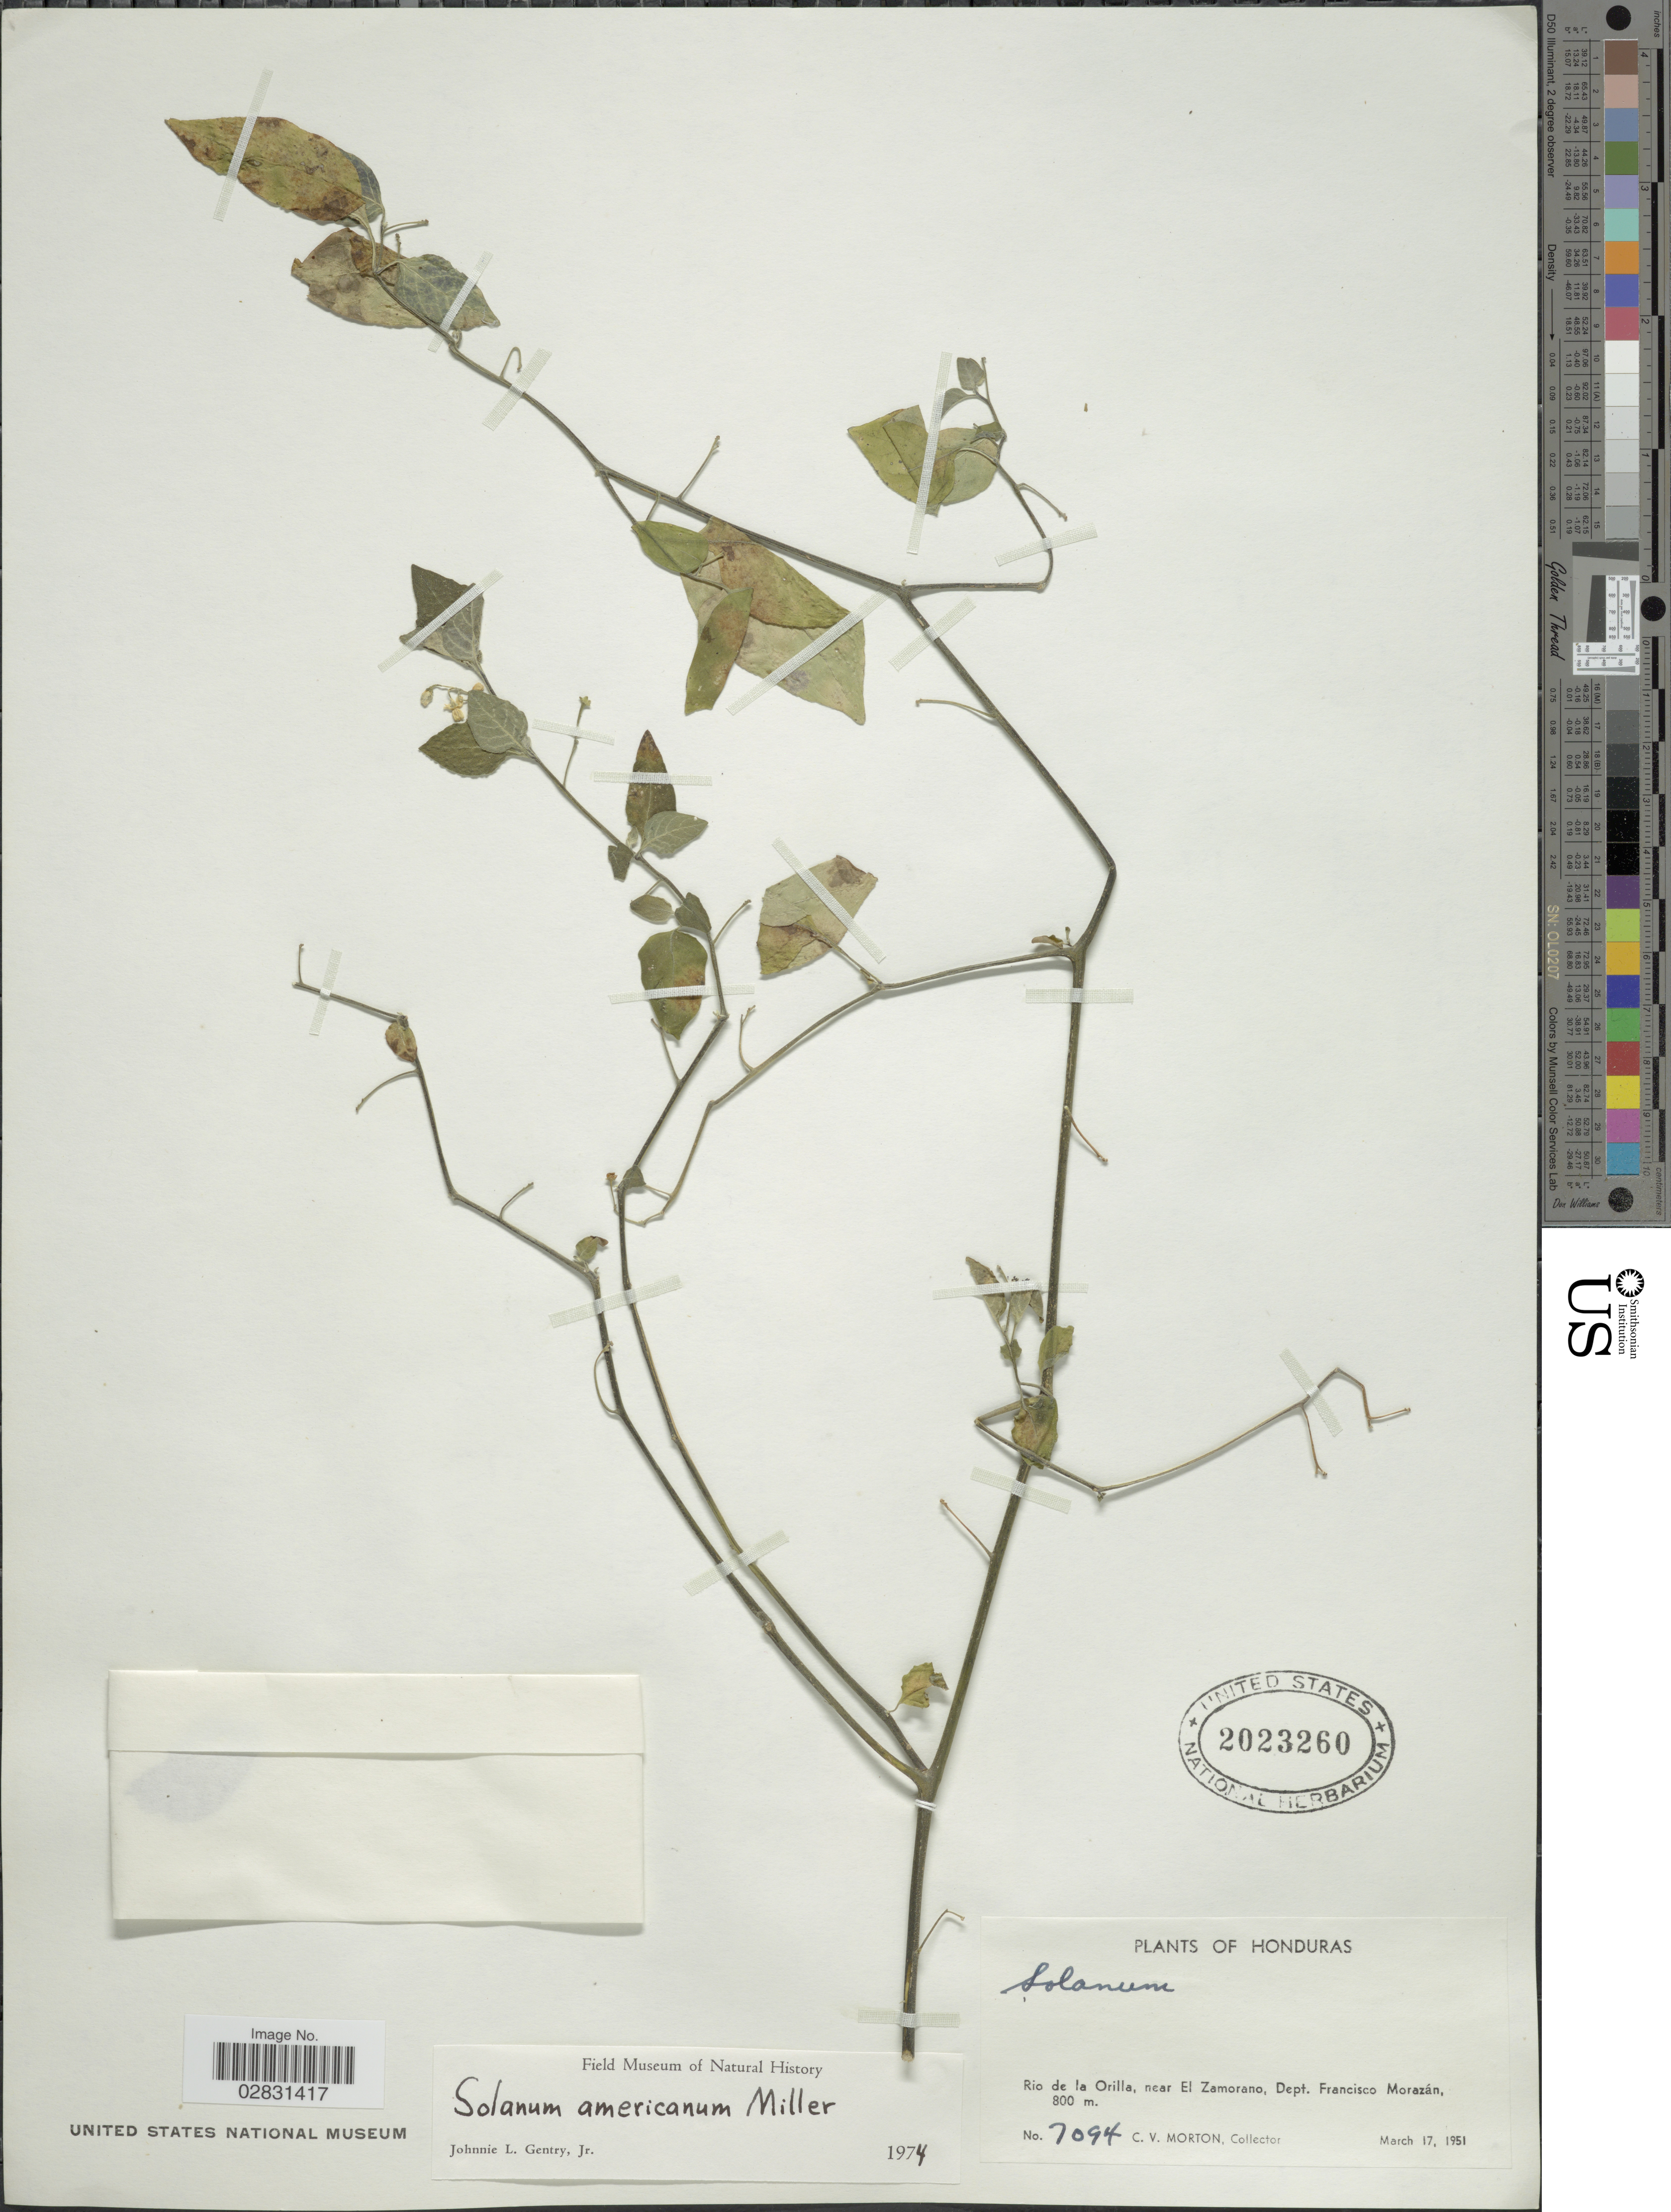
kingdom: Plantae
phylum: Tracheophyta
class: Magnoliopsida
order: Solanales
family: Solanaceae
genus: Solanum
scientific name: Solanum americanum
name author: Mill.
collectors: C. V. Morton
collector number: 7094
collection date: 1951-03-17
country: Honduras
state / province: Fco. Morazán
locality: Rio de la Orilla, near El Zamorano, Dept. Francisco Morazán.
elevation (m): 800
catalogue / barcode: US 2023260